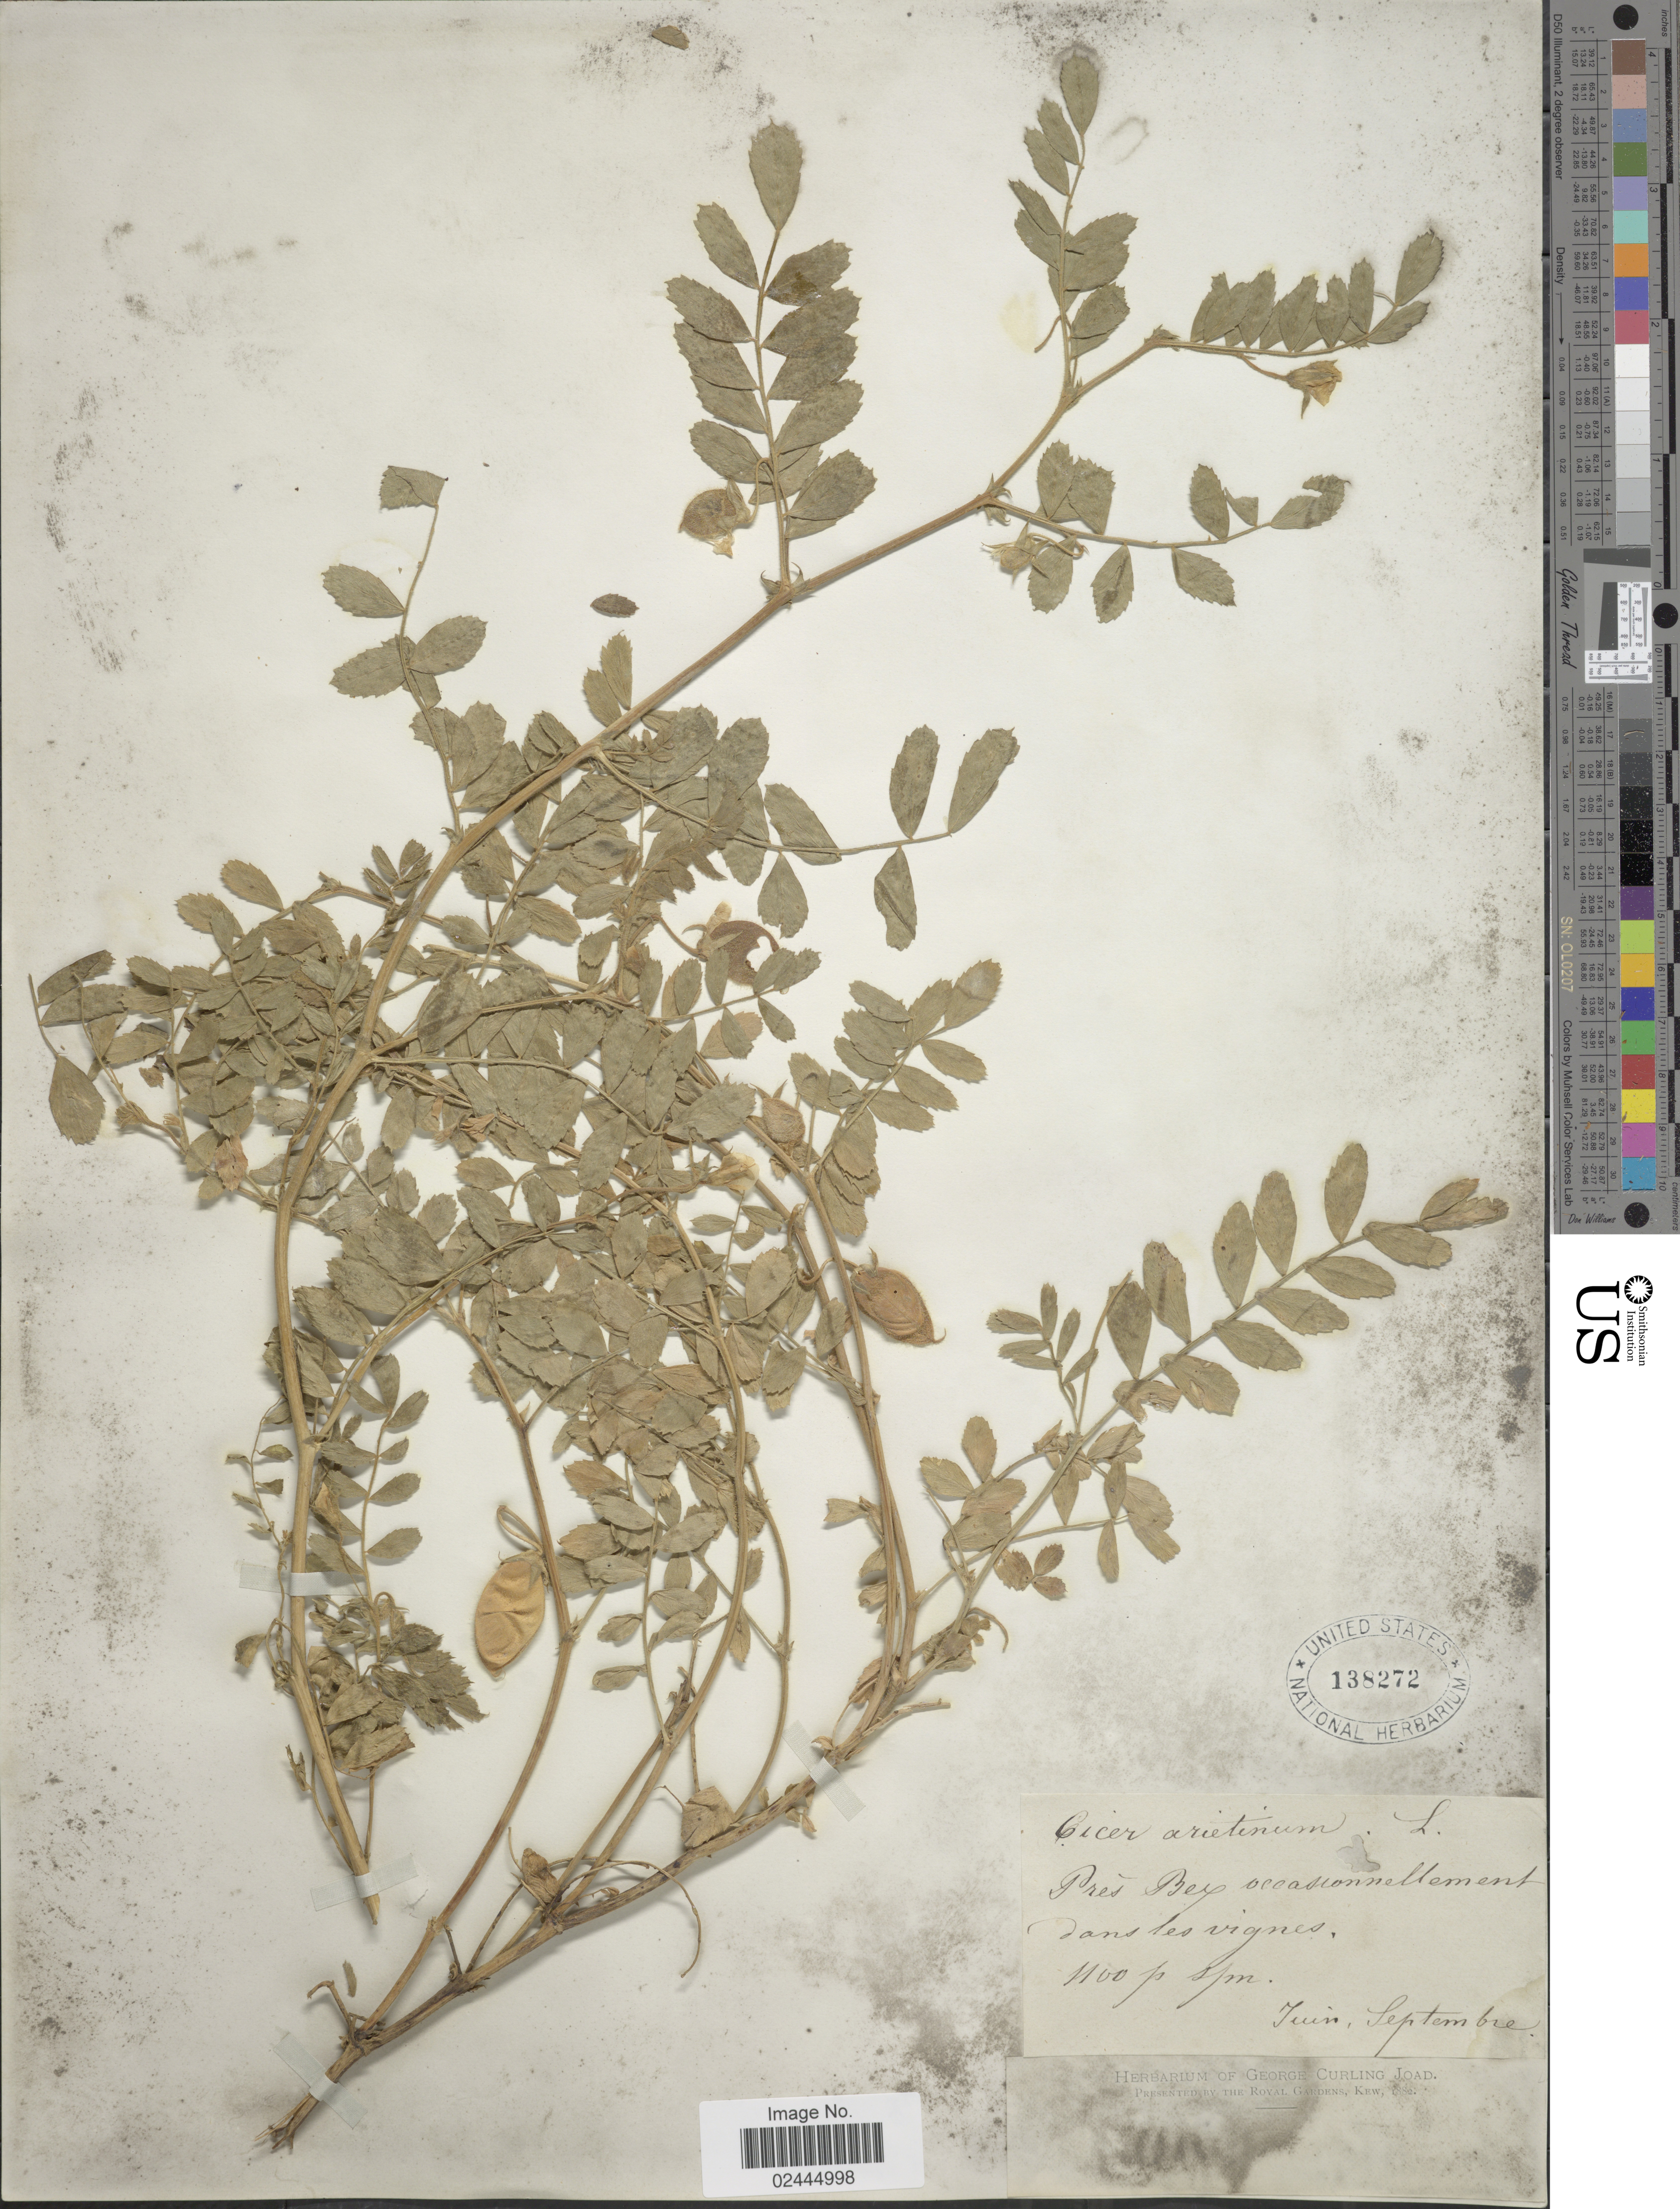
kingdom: Plantae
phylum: Tracheophyta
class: Magnoliopsida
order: Fabales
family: Fabaceae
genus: Cicer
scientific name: Cicer arietinum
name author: L.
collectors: ex herb. George Curling Joad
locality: Pres Bex, occasionnellement, dans les vignes.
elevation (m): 1100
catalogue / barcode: US 138272